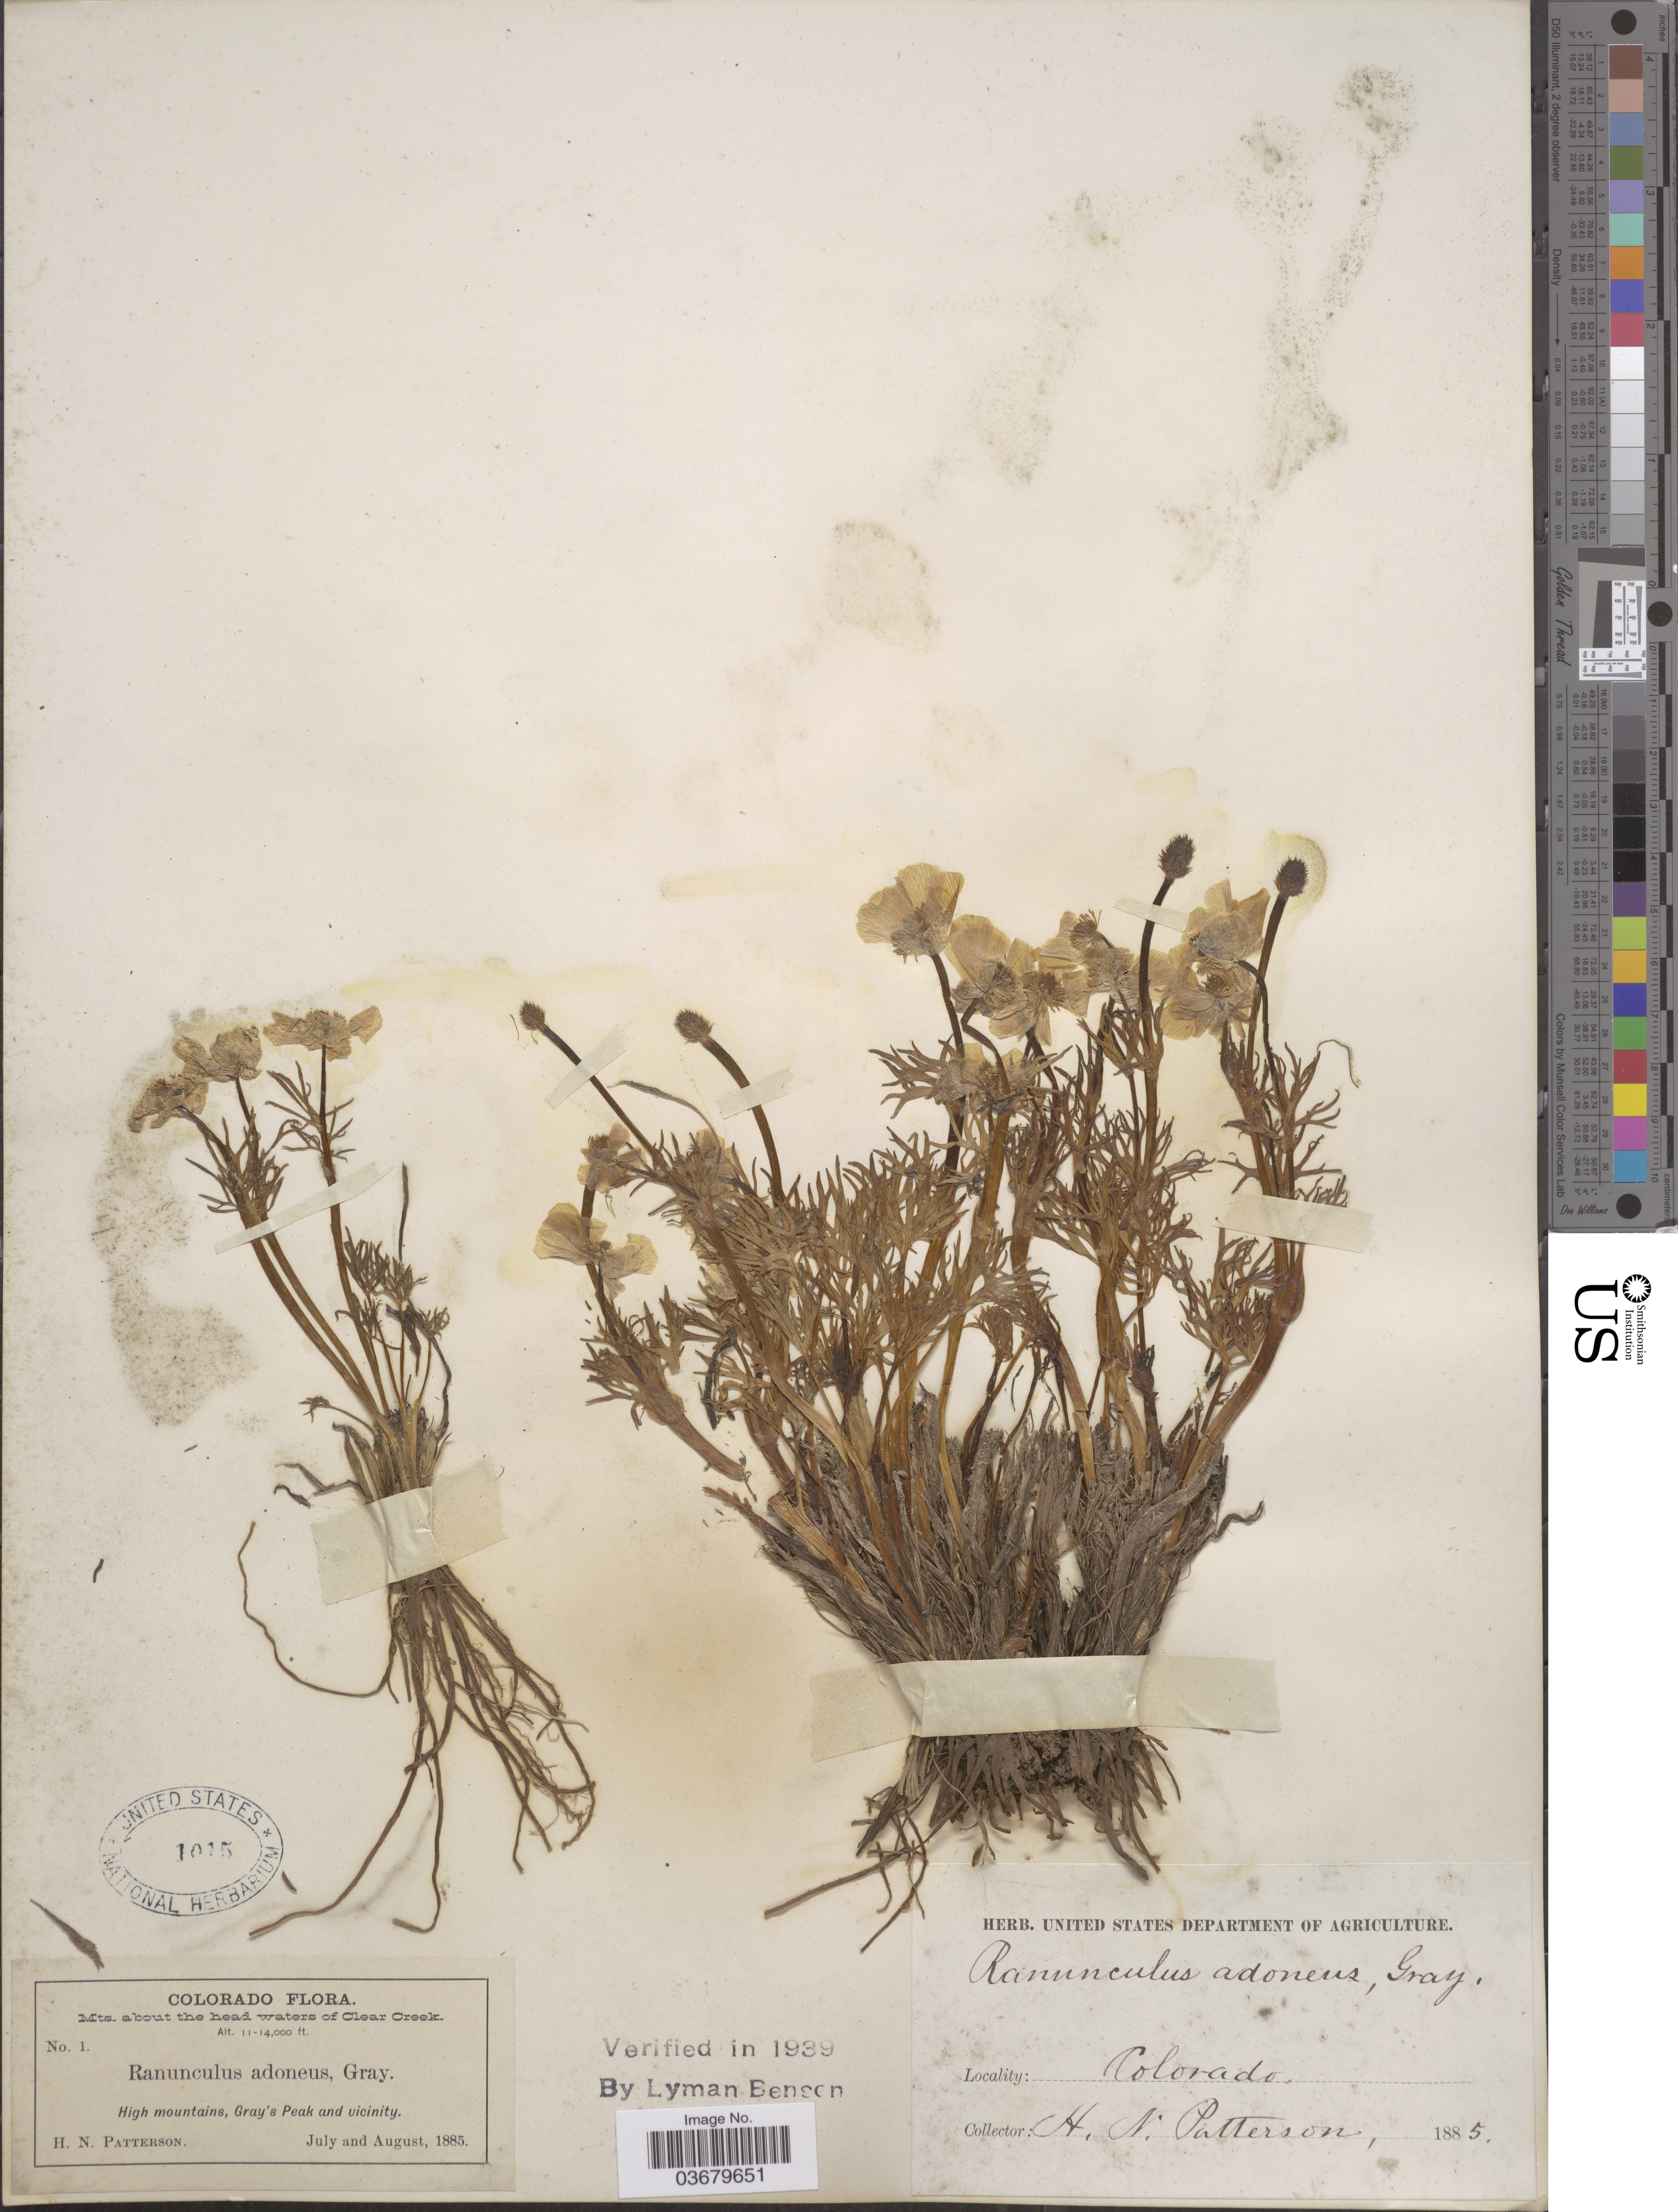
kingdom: Plantae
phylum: Tracheophyta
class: Magnoliopsida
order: Ranunculales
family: Ranunculaceae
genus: Ranunculus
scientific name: Ranunculus adoneus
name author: A. Gray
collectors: H. N. Patterson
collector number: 1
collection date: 1885-07/1885-08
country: United States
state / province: Colorado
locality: Mts. about the head waters of Clear Creek. High mountains, Gray's Peak and vicinity.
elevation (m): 3353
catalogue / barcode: US 1015